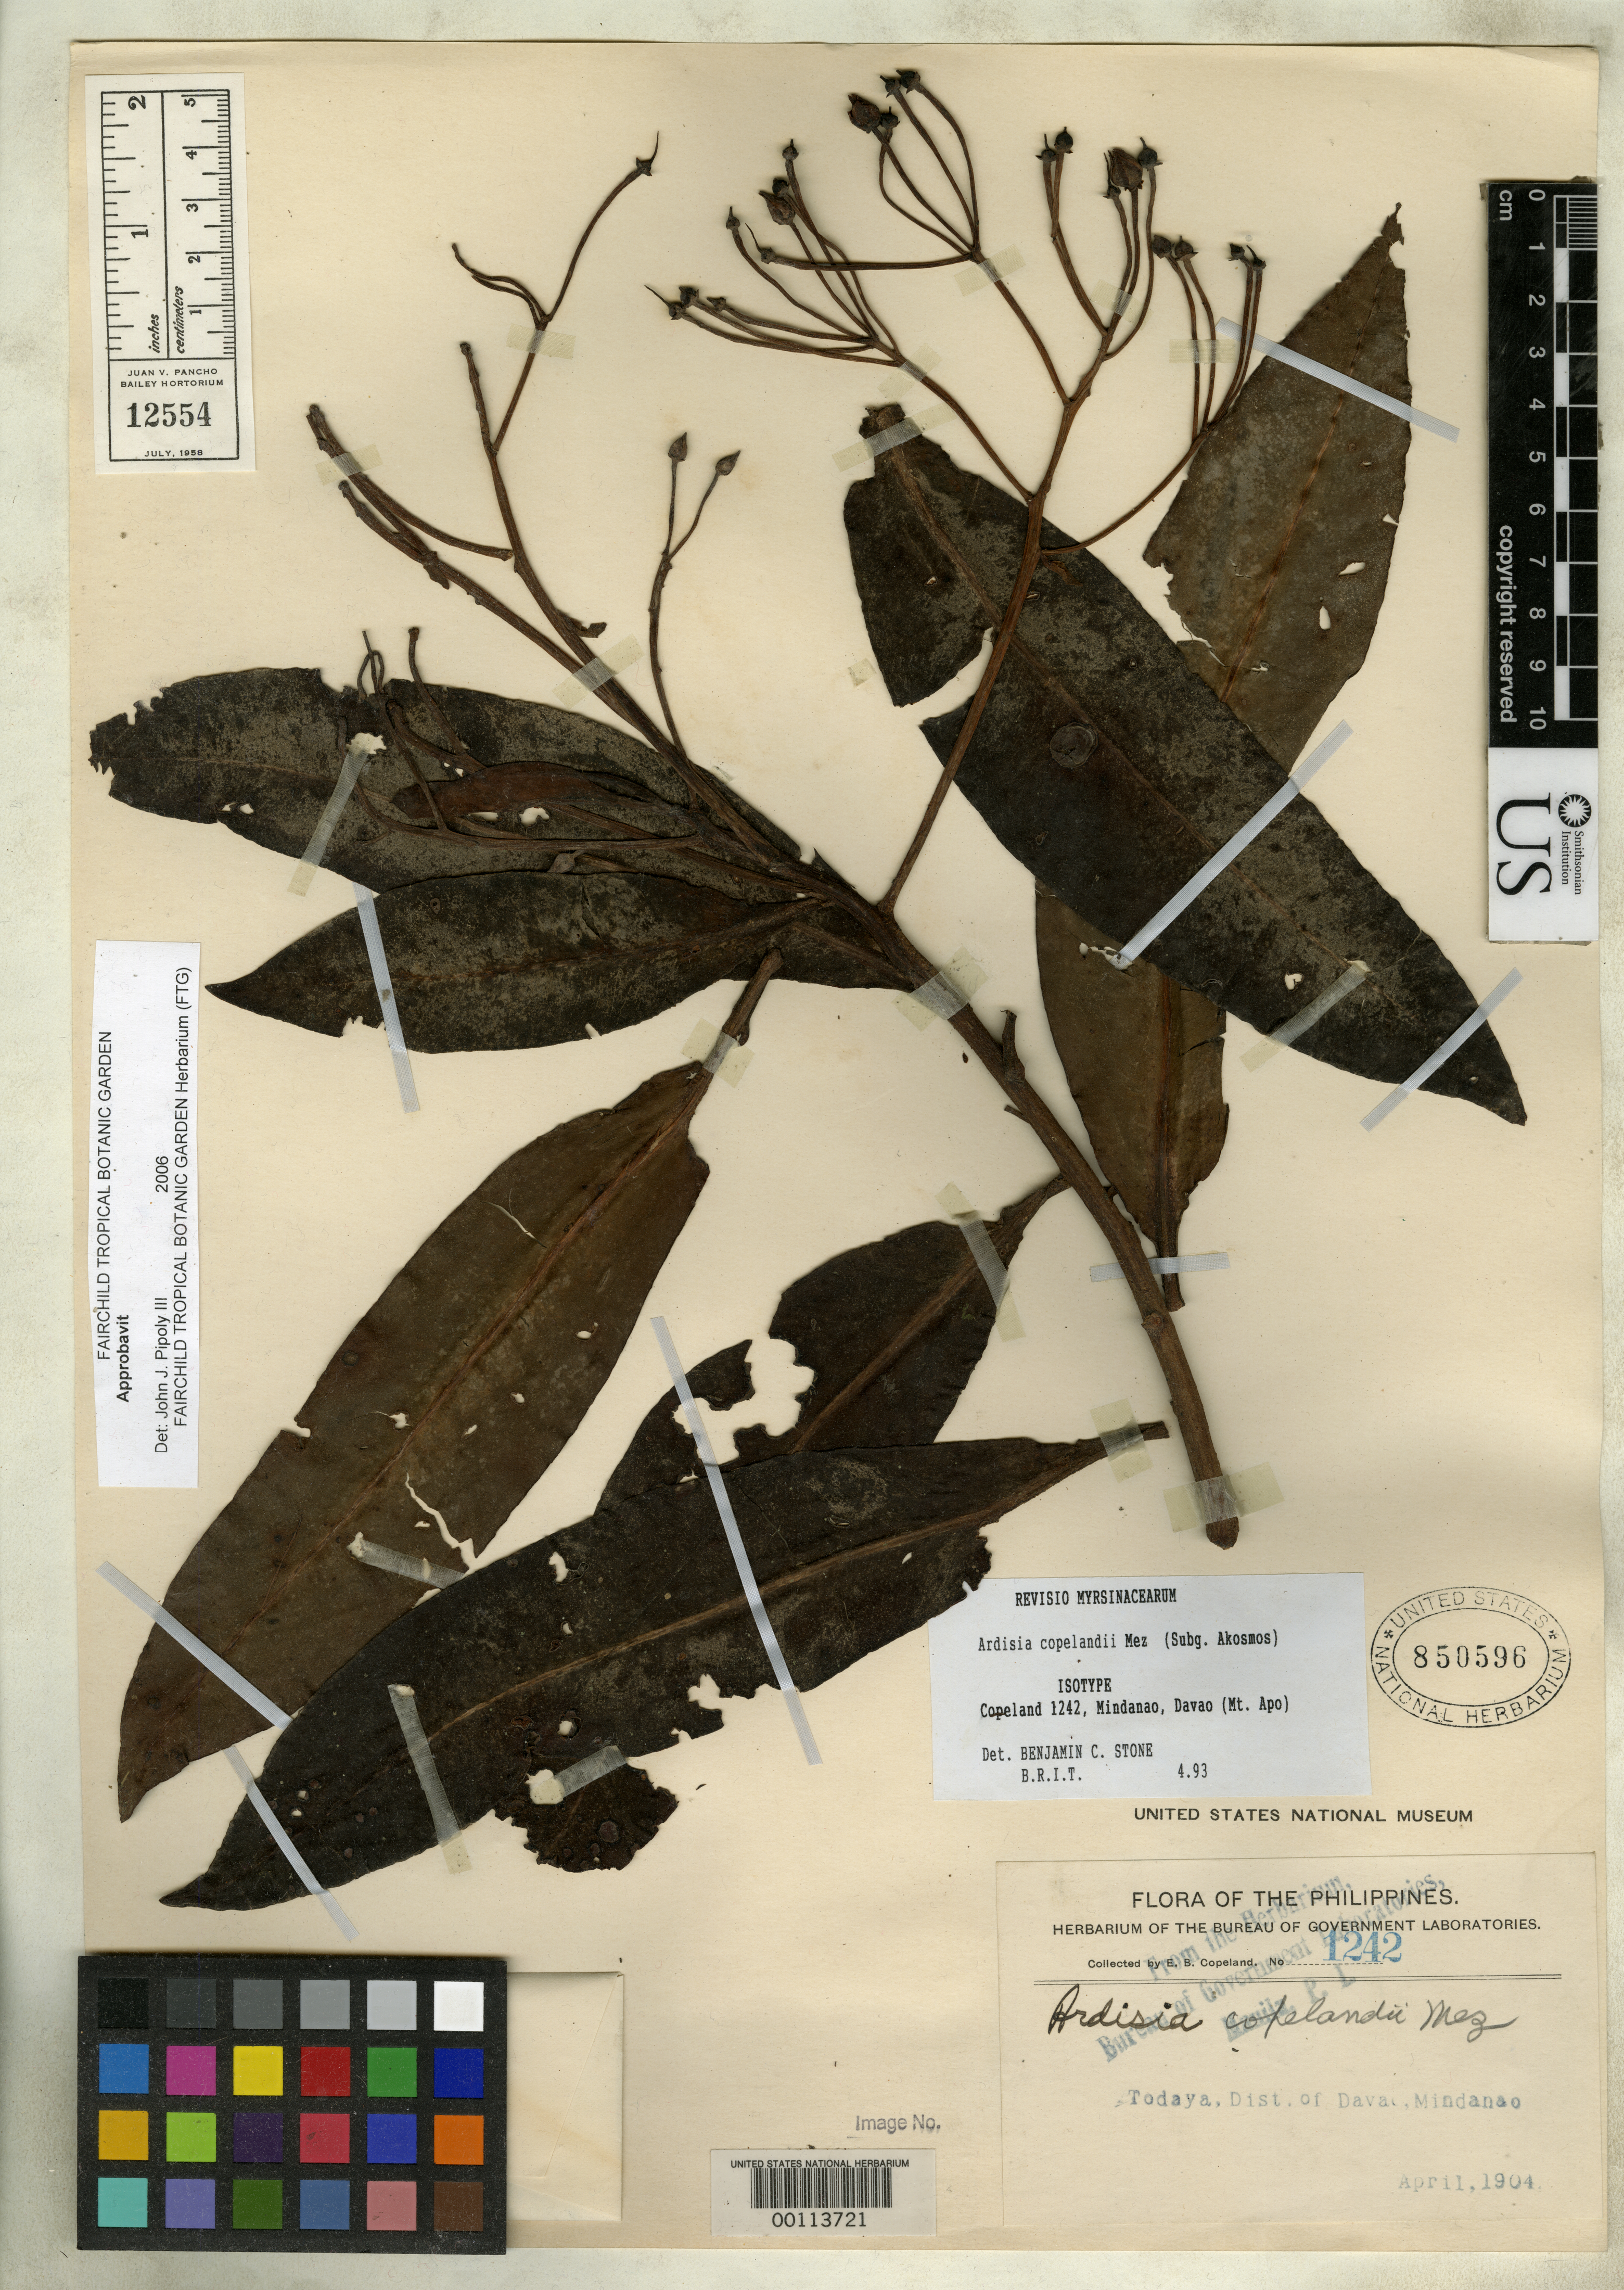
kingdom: Plantae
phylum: Tracheophyta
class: Magnoliopsida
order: Ericales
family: Primulaceae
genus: Ardisia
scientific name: Ardisia copelandii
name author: Mez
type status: Isotype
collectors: E. B. Copeland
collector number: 1242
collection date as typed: Apr 1904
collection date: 1904-04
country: Philippines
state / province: Davao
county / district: Davao del Sur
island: Mindanao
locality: Todaya.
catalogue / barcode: US 850596